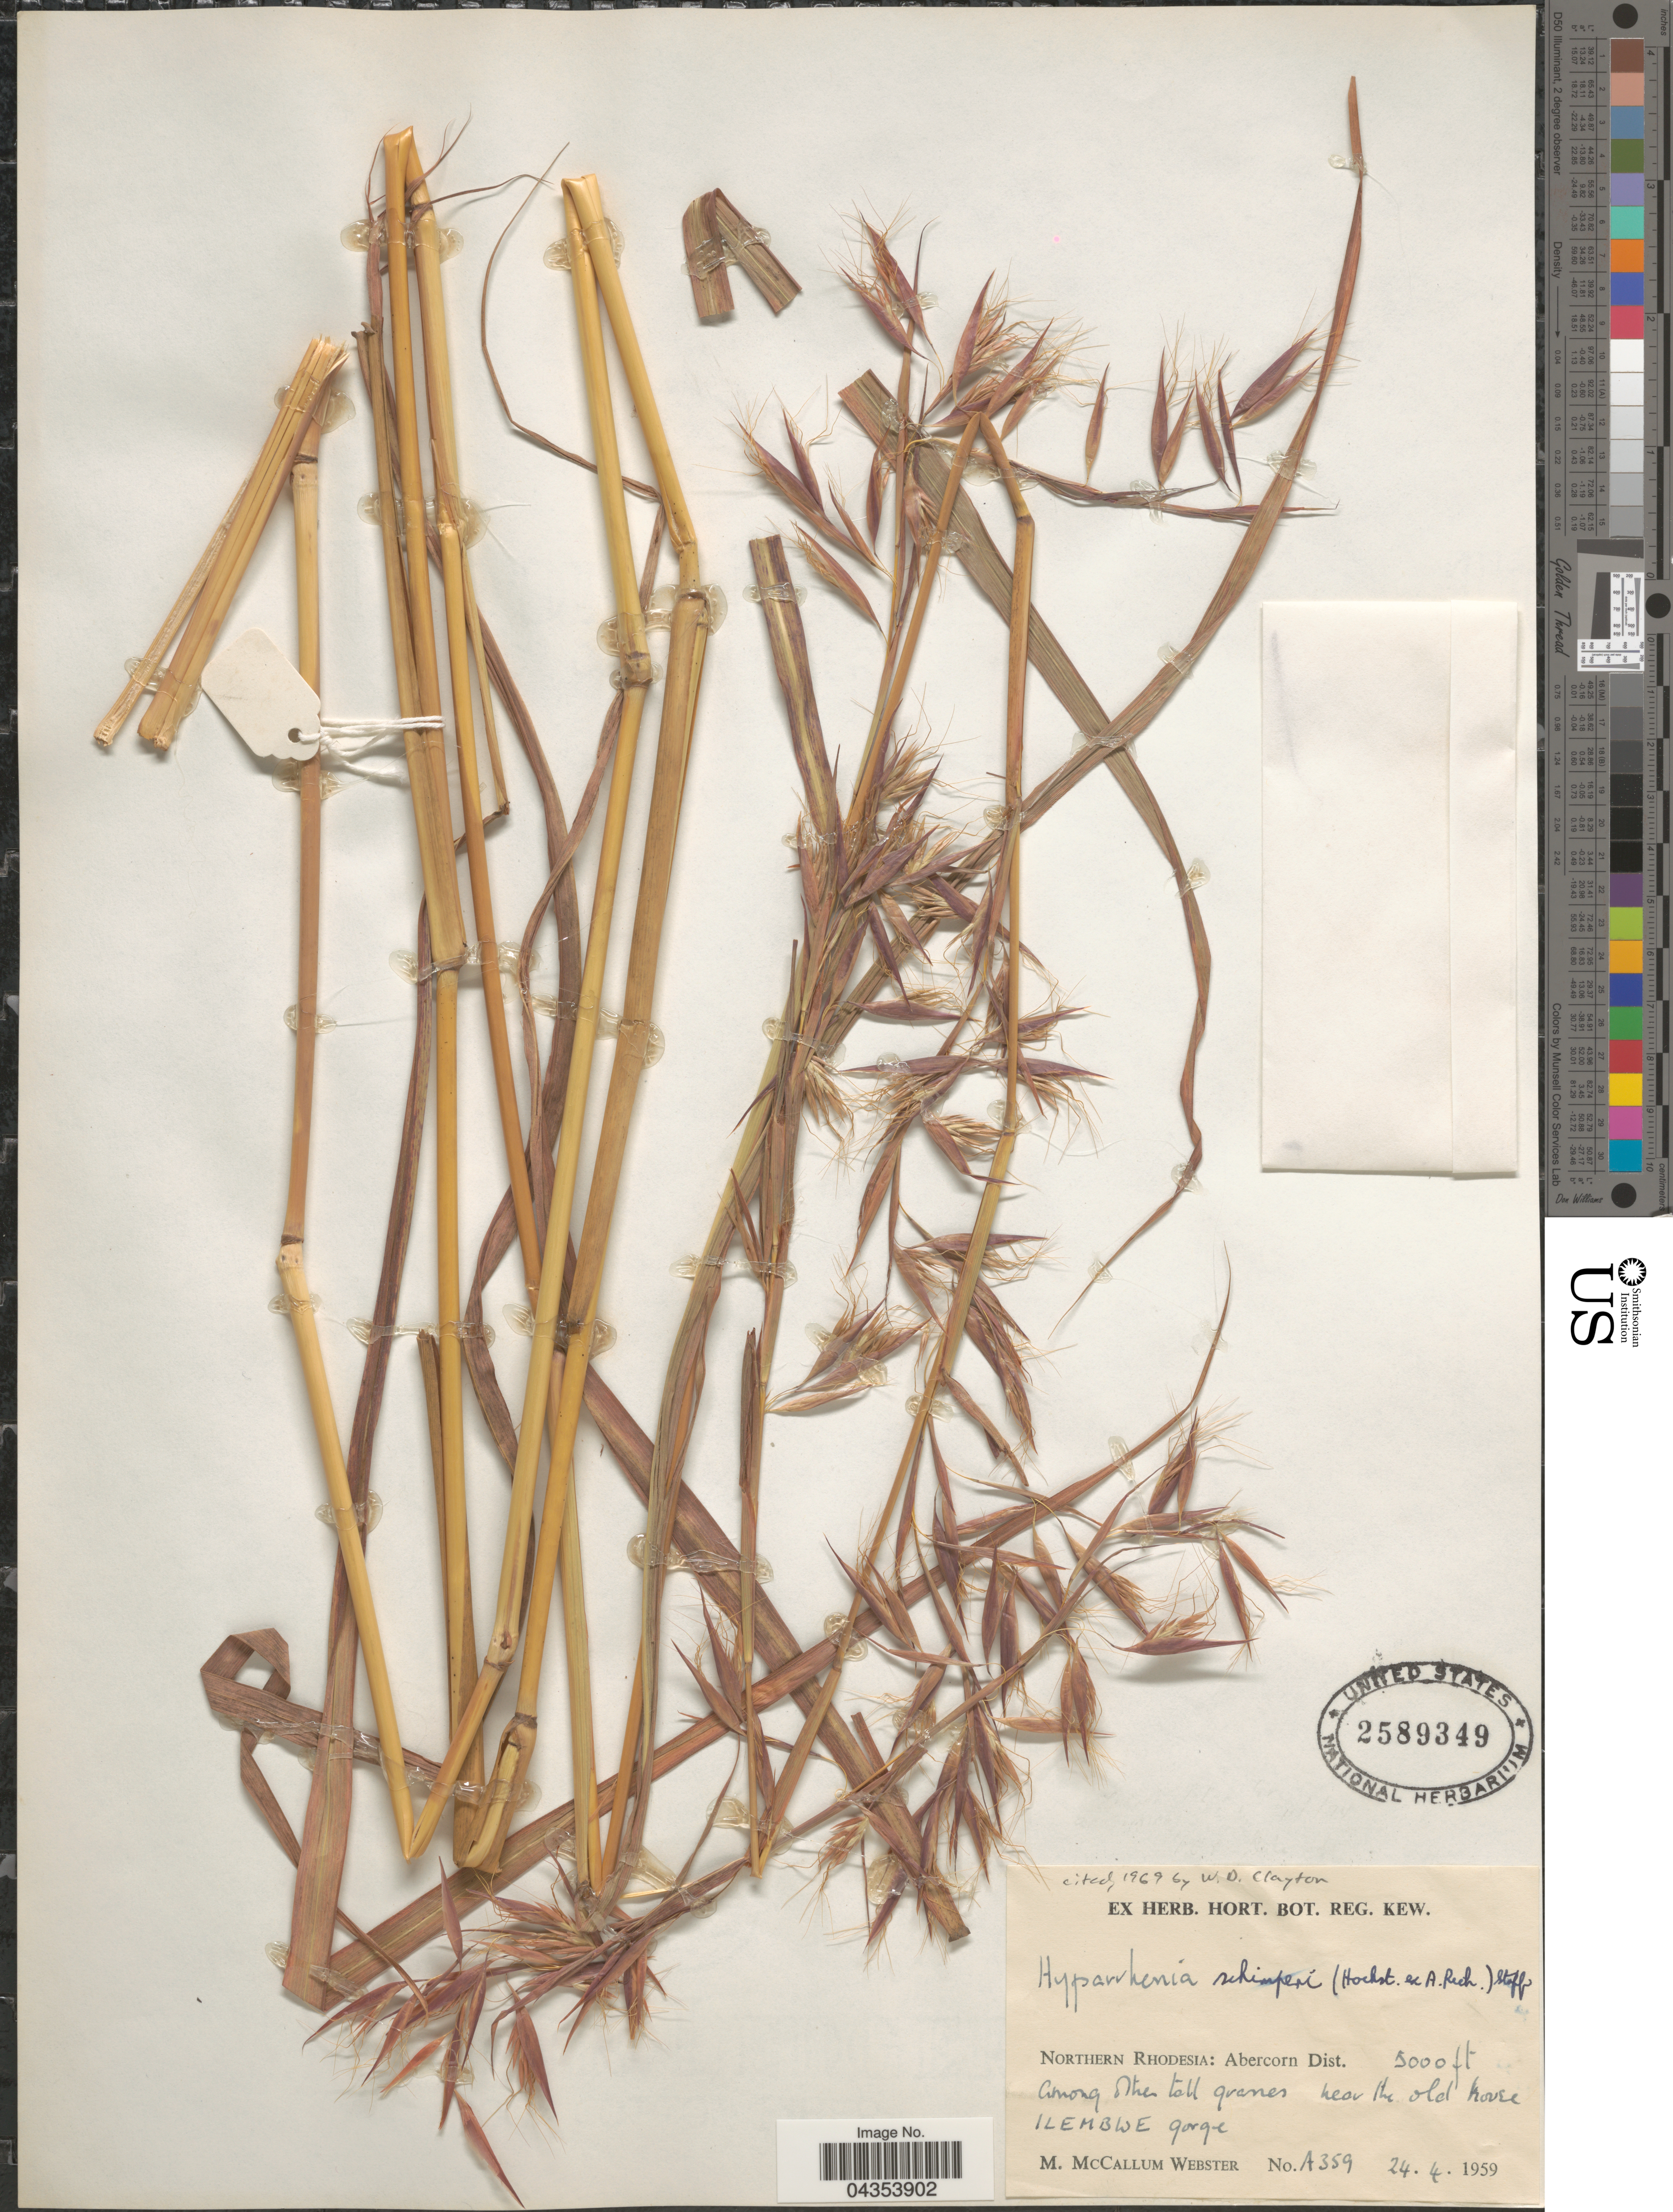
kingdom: Plantae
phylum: Tracheophyta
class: Liliopsida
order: Poales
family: Poaceae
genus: Hyparrhenia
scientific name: Hyparrhenia schimperi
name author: (Hochst. ex A. Rich.) Andersson ex Stapf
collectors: M. Webster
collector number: A359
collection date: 1959-04-24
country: Zambia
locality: Northern Rhodesia: Abercorn Dist. Near the old house. Ilembwe gorge.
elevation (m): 1524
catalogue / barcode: US 2589349